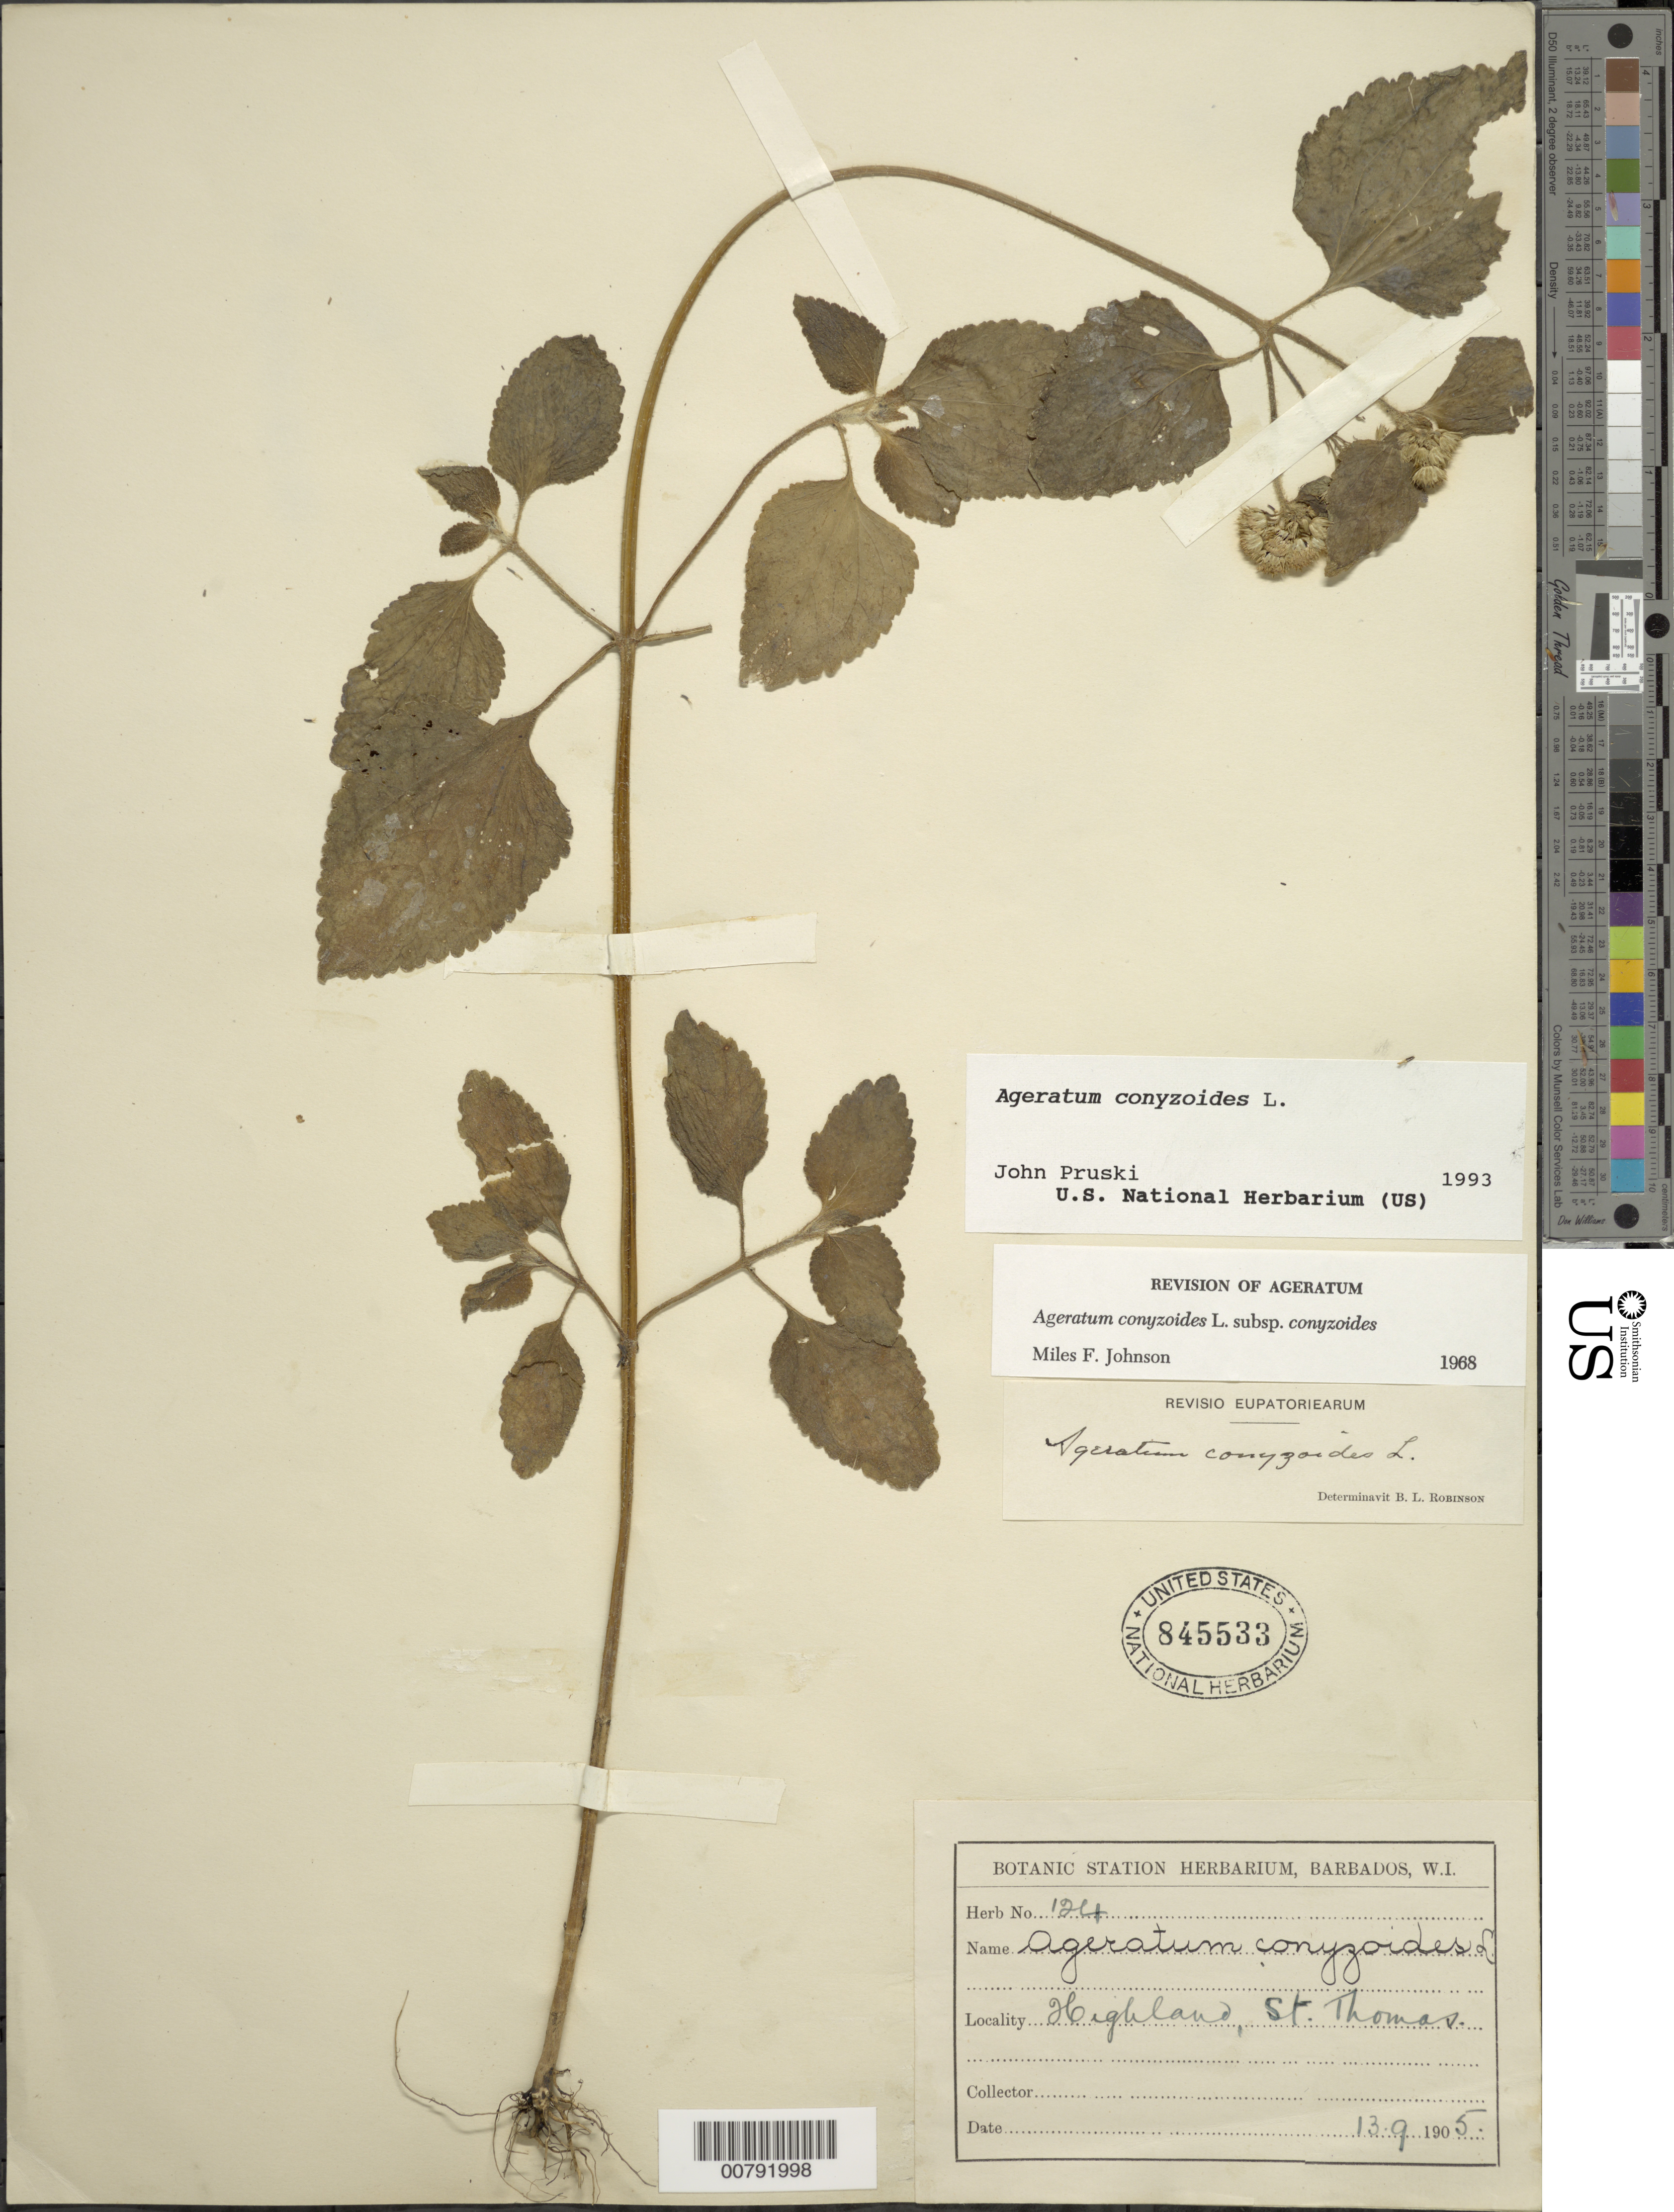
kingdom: Plantae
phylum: Tracheophyta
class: Magnoliopsida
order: Asterales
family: Asteraceae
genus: Ageratum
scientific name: Ageratum conyzoides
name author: L.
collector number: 124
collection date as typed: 13 Sep 1905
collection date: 1905-09-13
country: U.S. Virgin Islands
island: St. Thomas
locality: St. Thomas; Highland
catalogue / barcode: US 845533